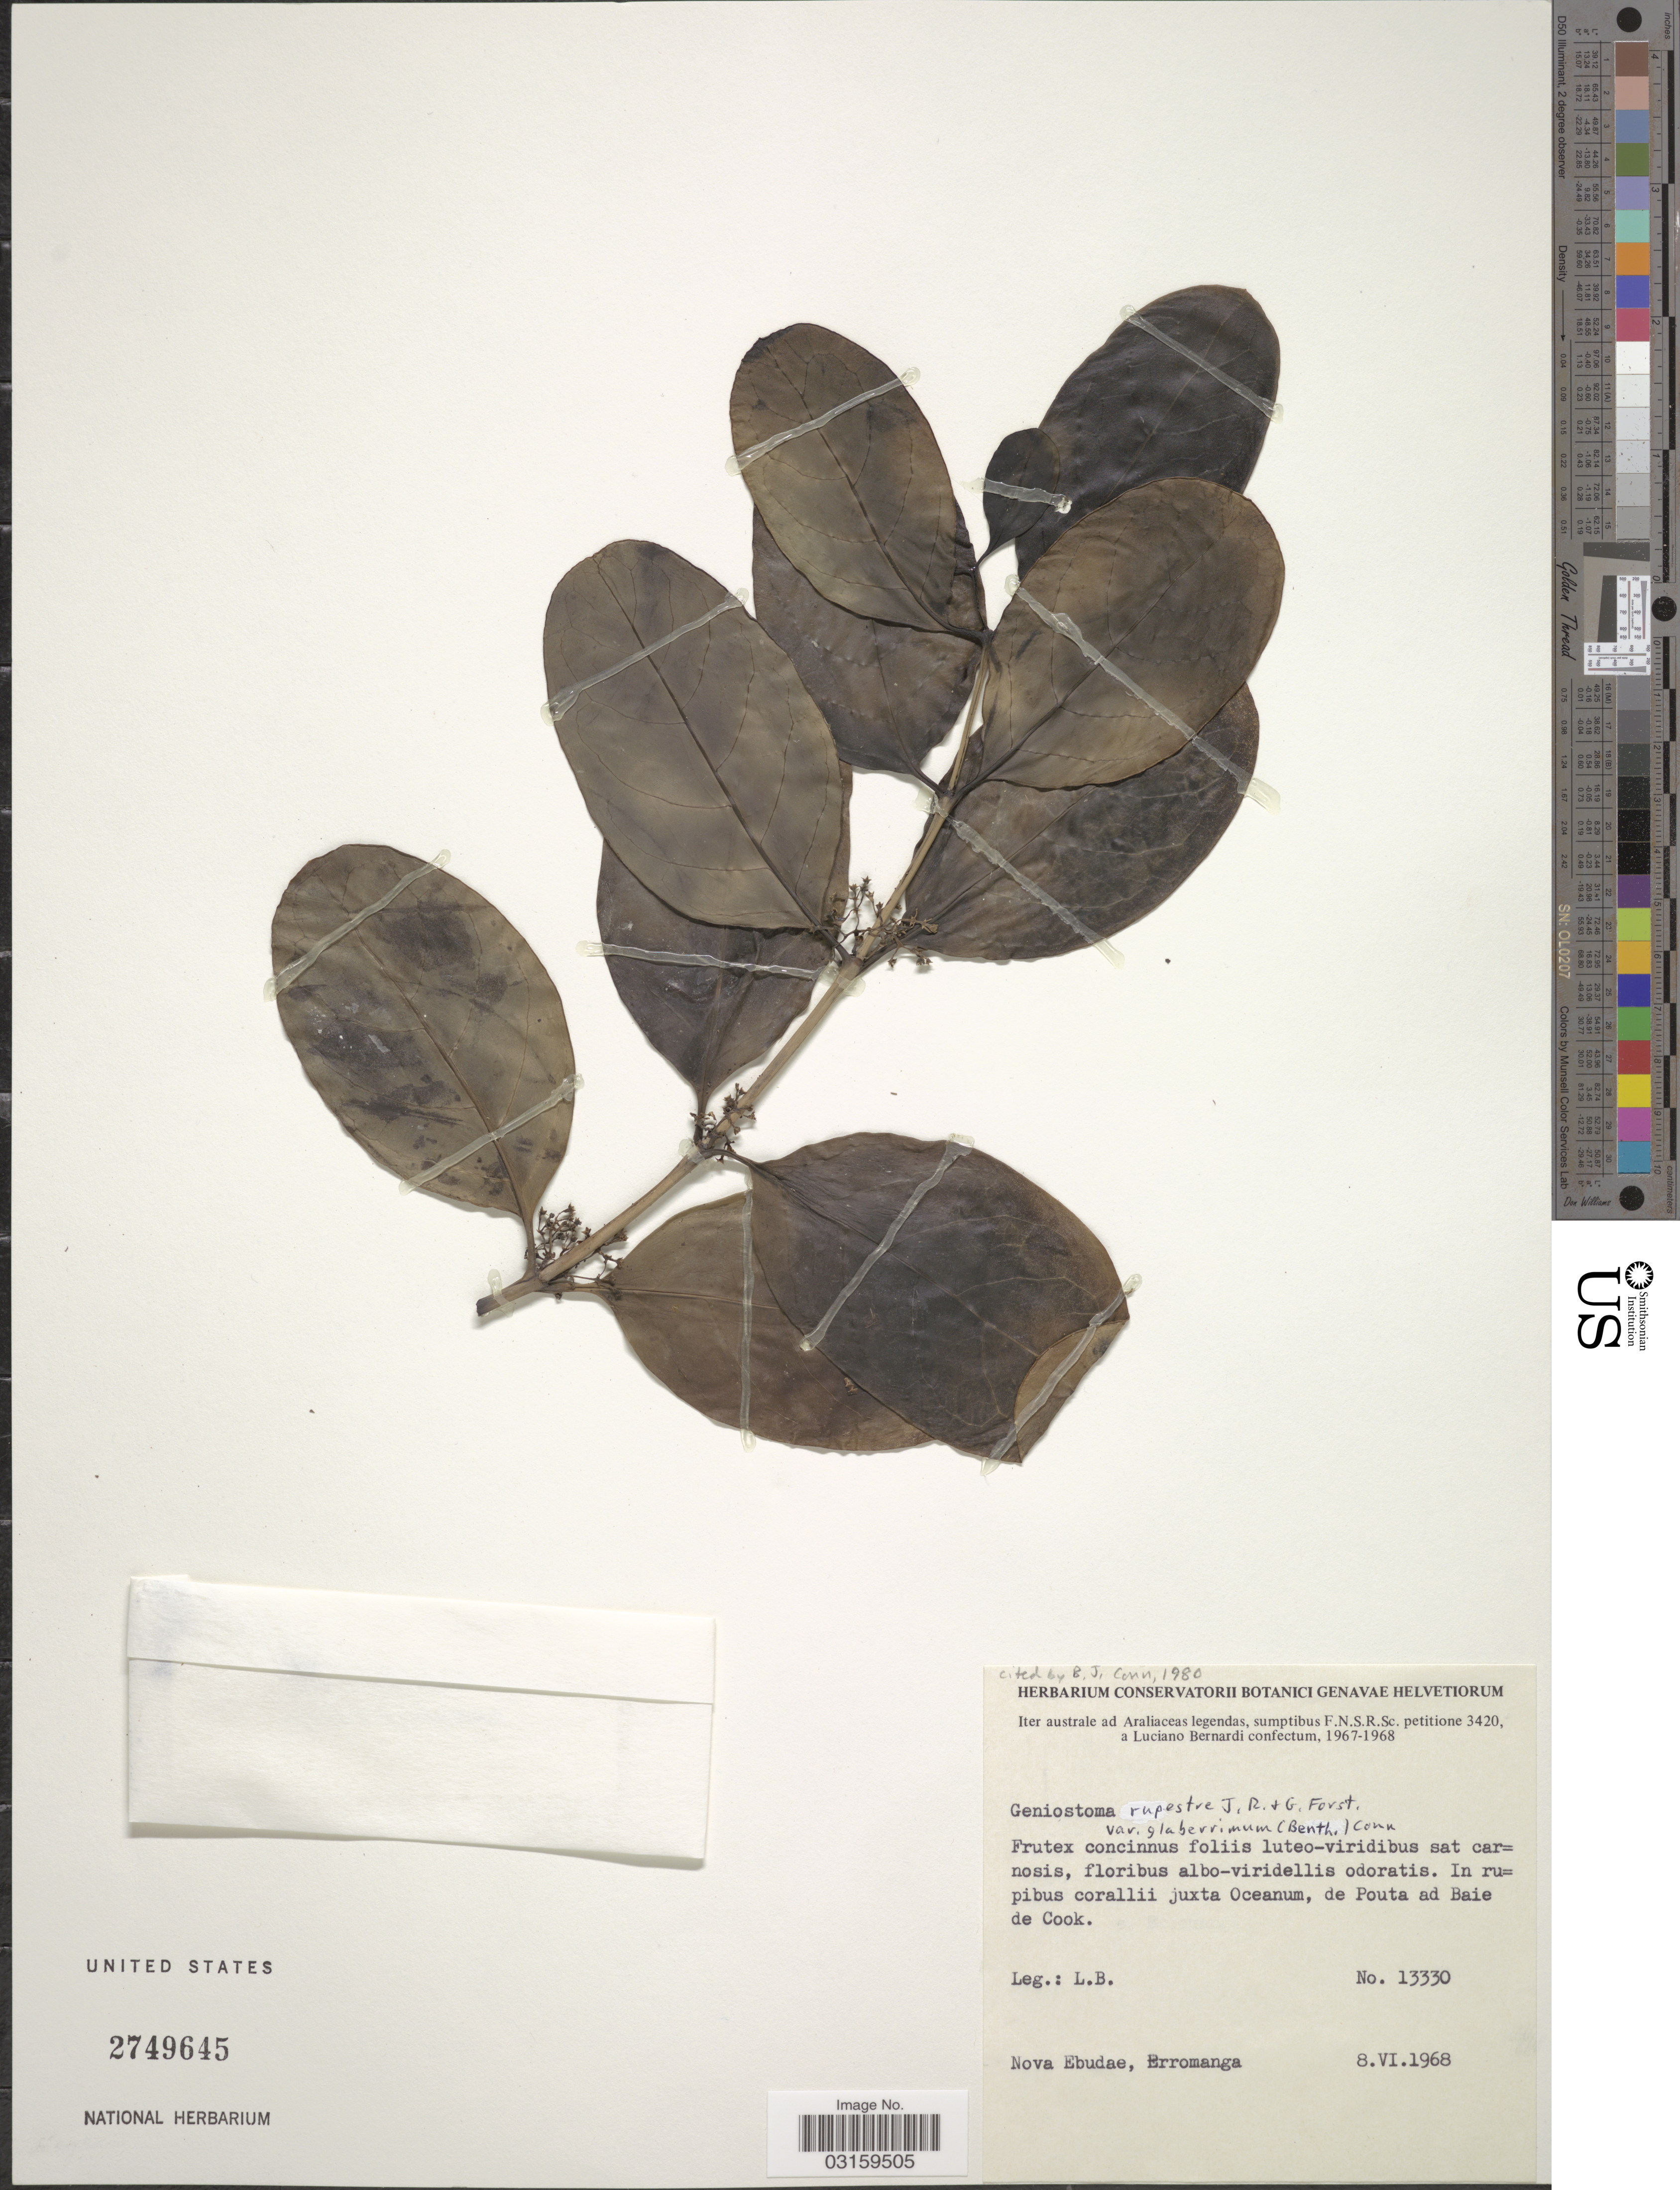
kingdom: Plantae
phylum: Tracheophyta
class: Magnoliopsida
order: Gentianales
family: Loganiaceae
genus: Geniostoma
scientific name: Geniostoma rupestre var. glaberrimum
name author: J.R. Forst. & G. Forst.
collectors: L. Bernardi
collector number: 13330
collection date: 1968-06-08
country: Vanuatu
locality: De Pouta ad Baie de Cook. Nova Ebudae, Erromanga.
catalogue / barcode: US 2749645